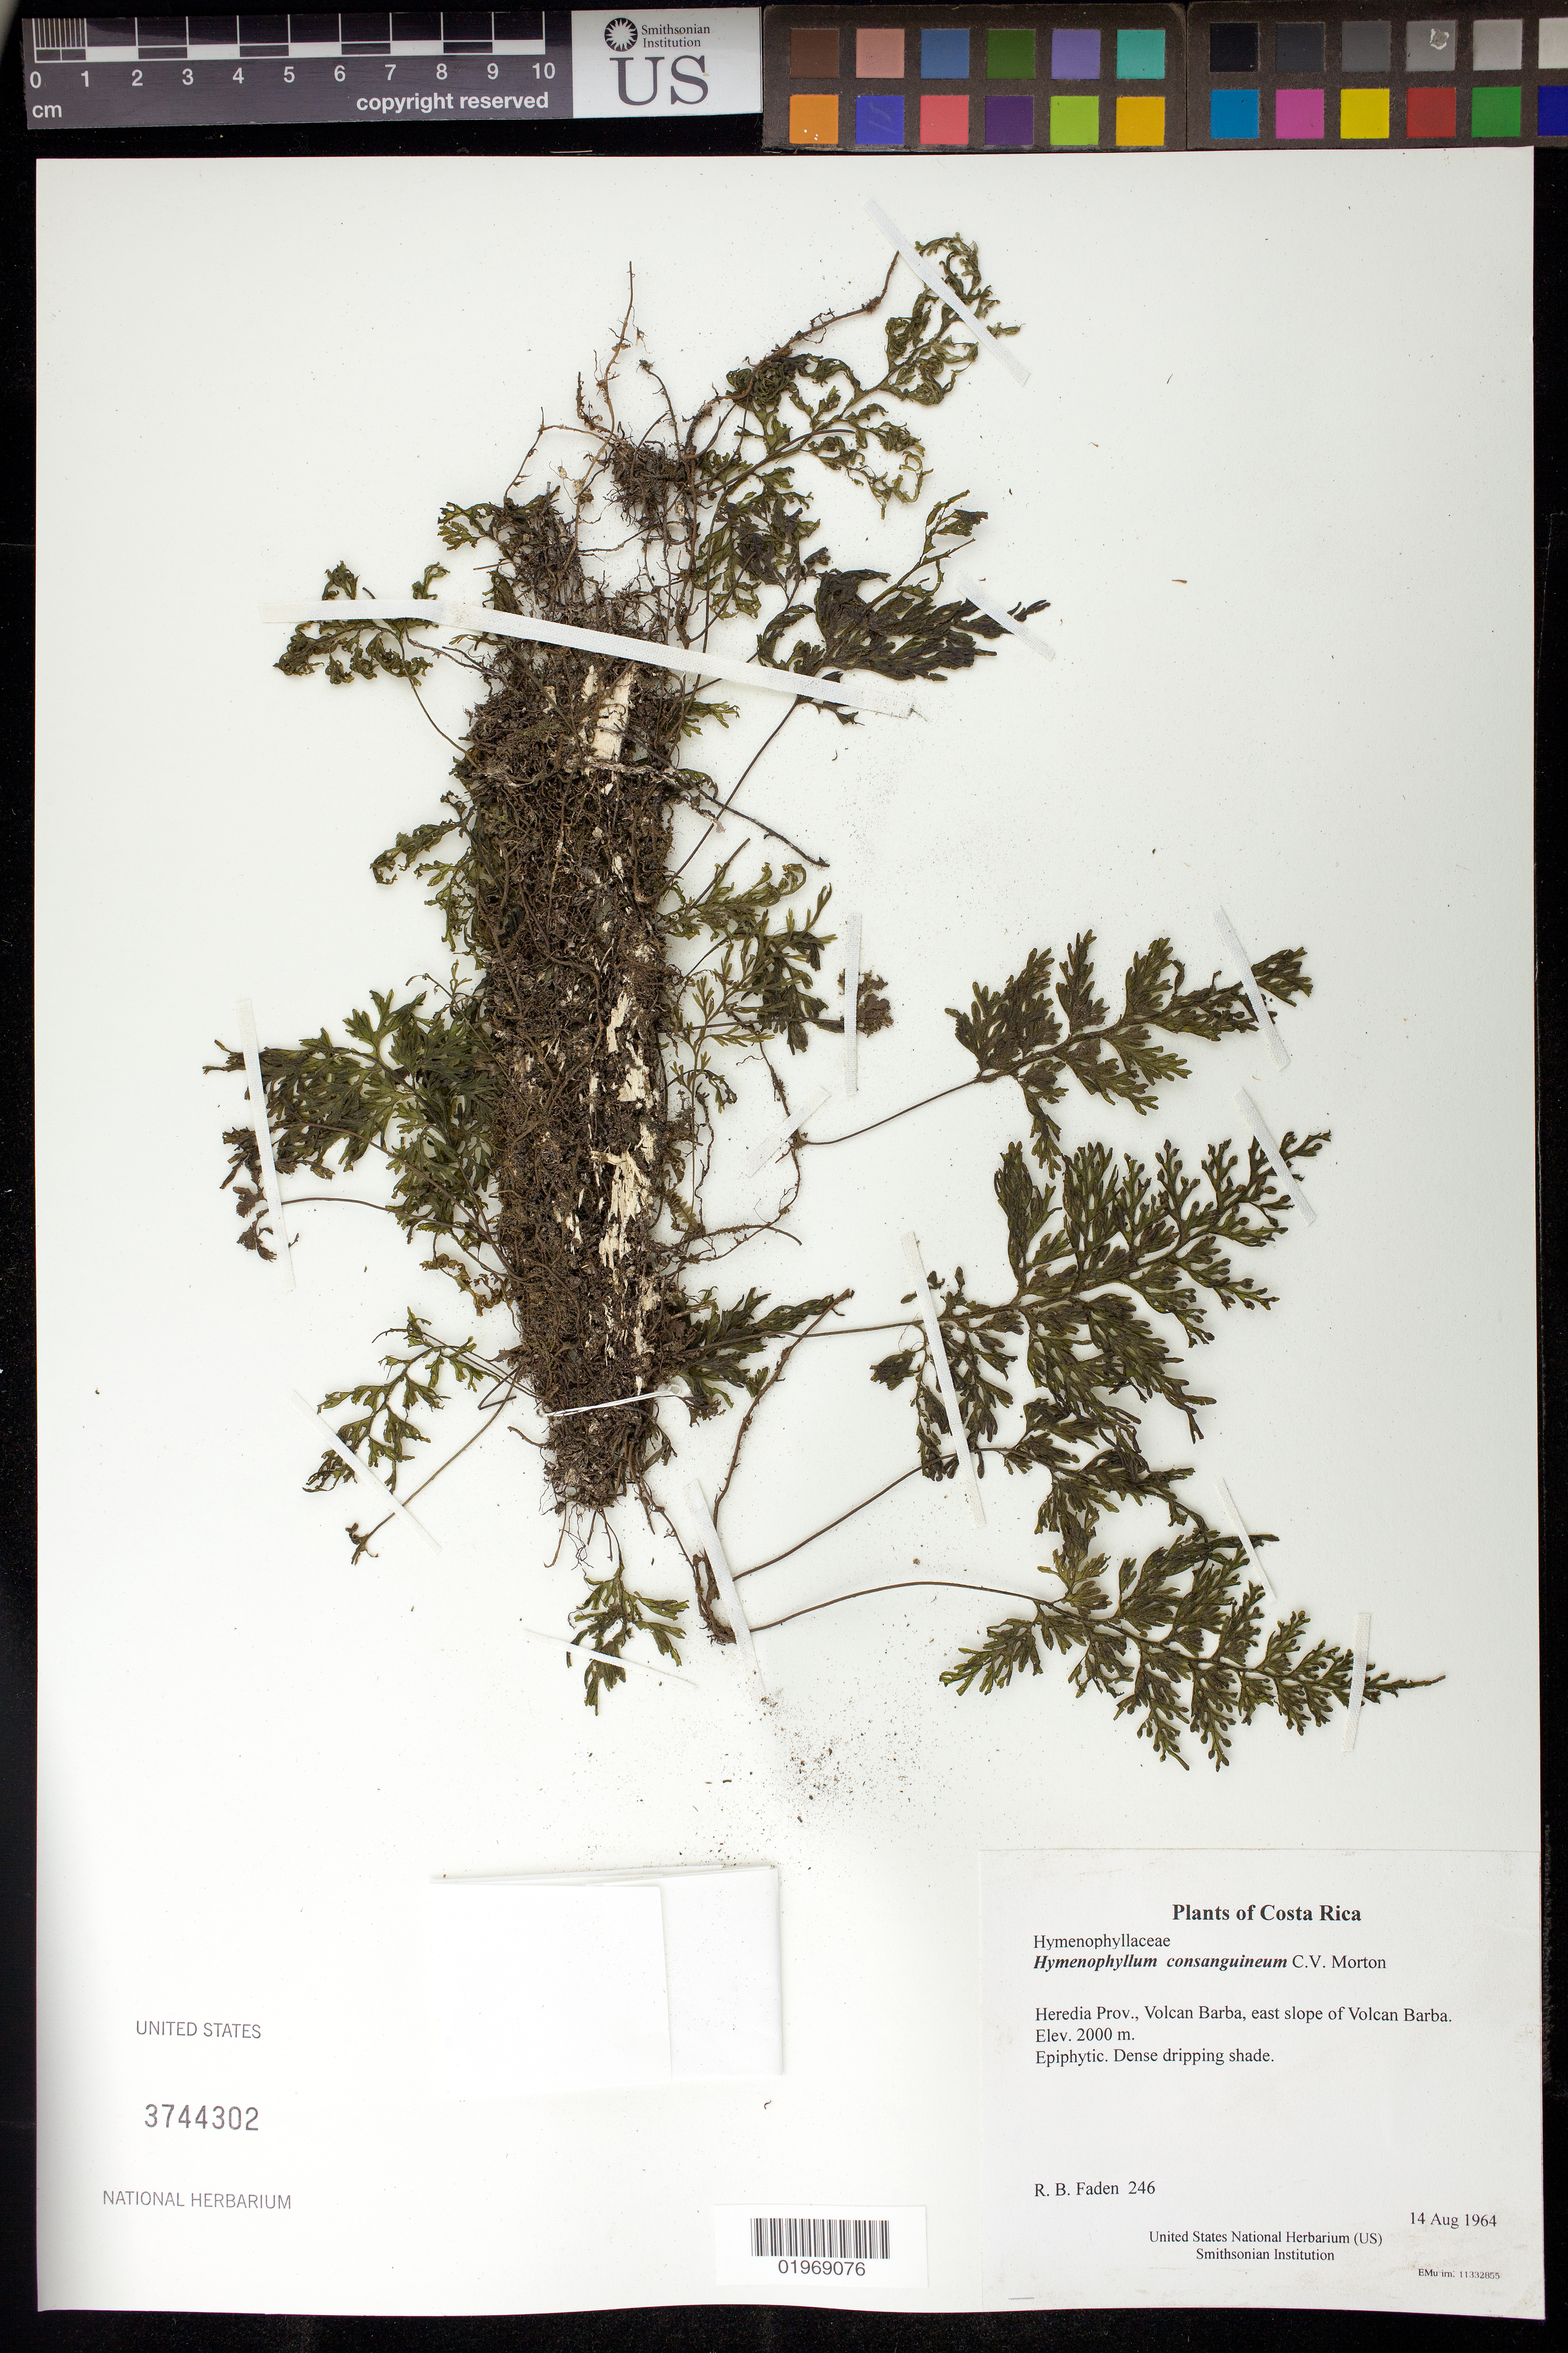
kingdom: Plantae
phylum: Tracheophyta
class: Polypodiopsida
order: Hymenophyllales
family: Hymenophyllaceae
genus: Hymenophyllum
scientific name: Hymenophyllum consanguineum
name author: C.V. Morton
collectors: R. B. Faden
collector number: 246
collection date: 1964-08-14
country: Costa Rica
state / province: Heredia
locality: Volcan Barba, east slope of Volcan Barba.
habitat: Dense dripping shade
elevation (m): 2000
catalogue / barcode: US 3744302